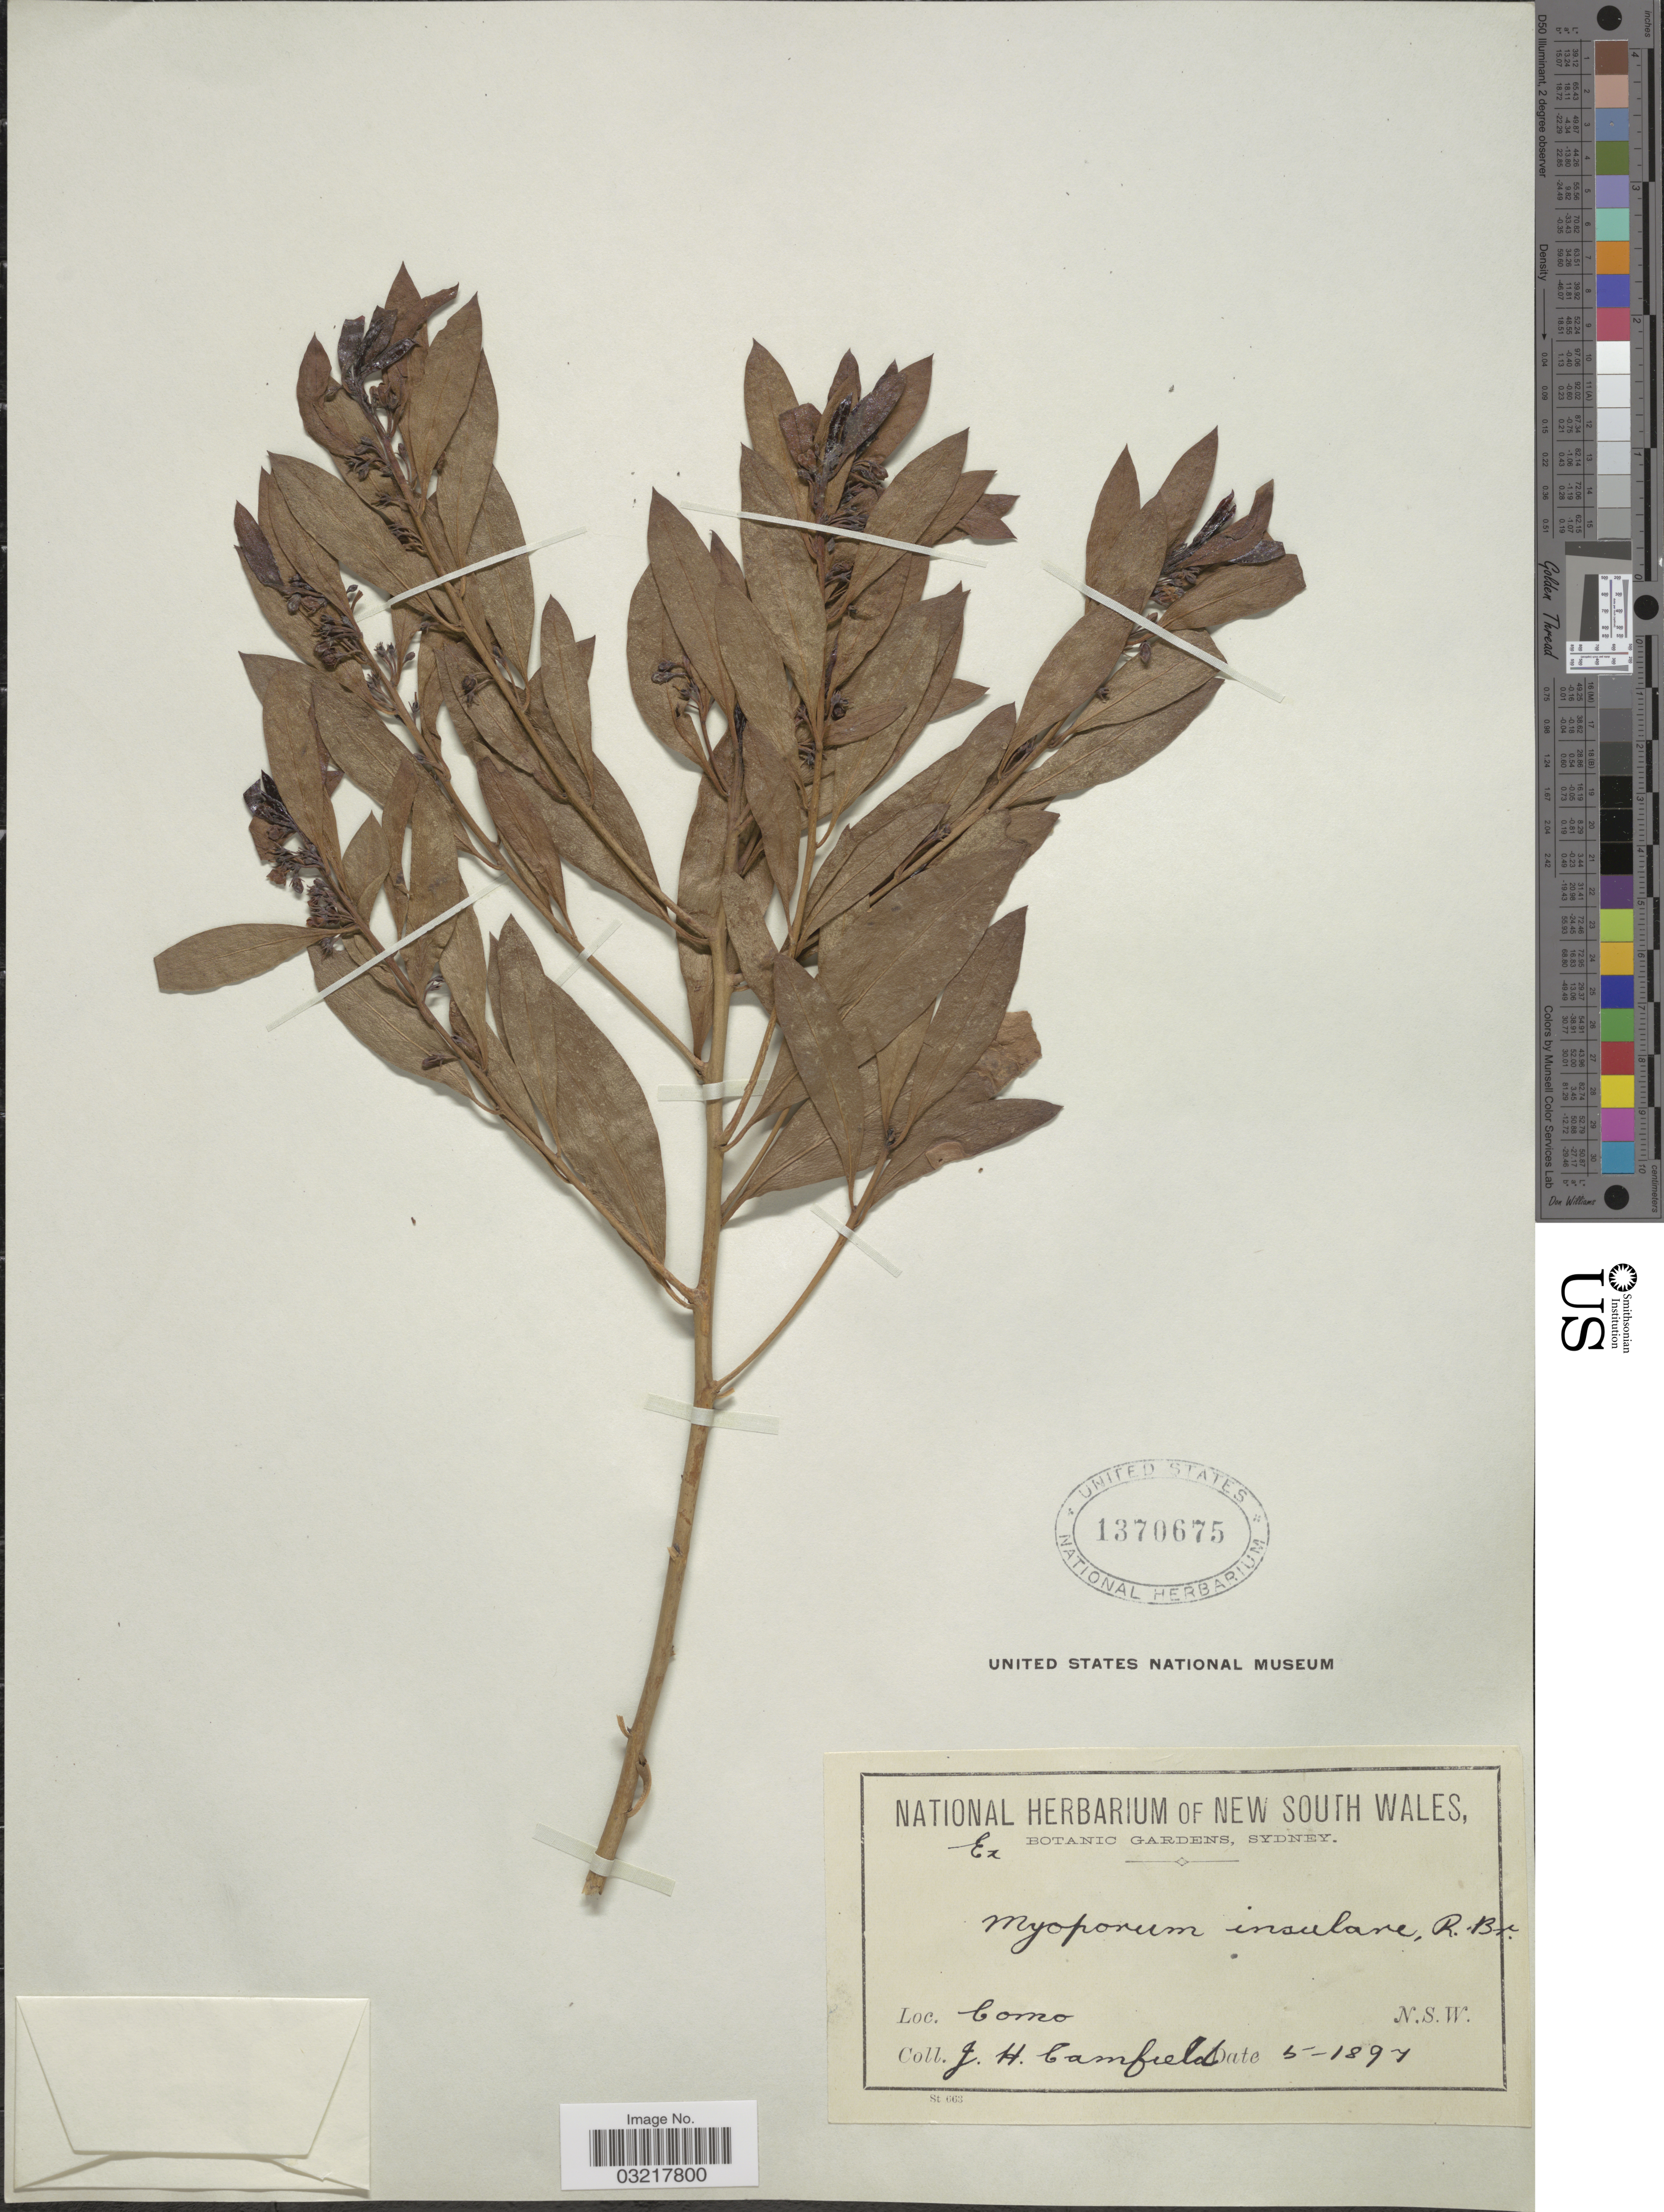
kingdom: Plantae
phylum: Tracheophyta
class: Magnoliopsida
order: Lamiales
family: Scrophulariaceae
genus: Myoporum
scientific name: Myoporum insulare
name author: R. Br.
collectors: J. Camfield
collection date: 1897-05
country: Australia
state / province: New South Wales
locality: Como. N.S.W.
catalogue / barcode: US 1370675